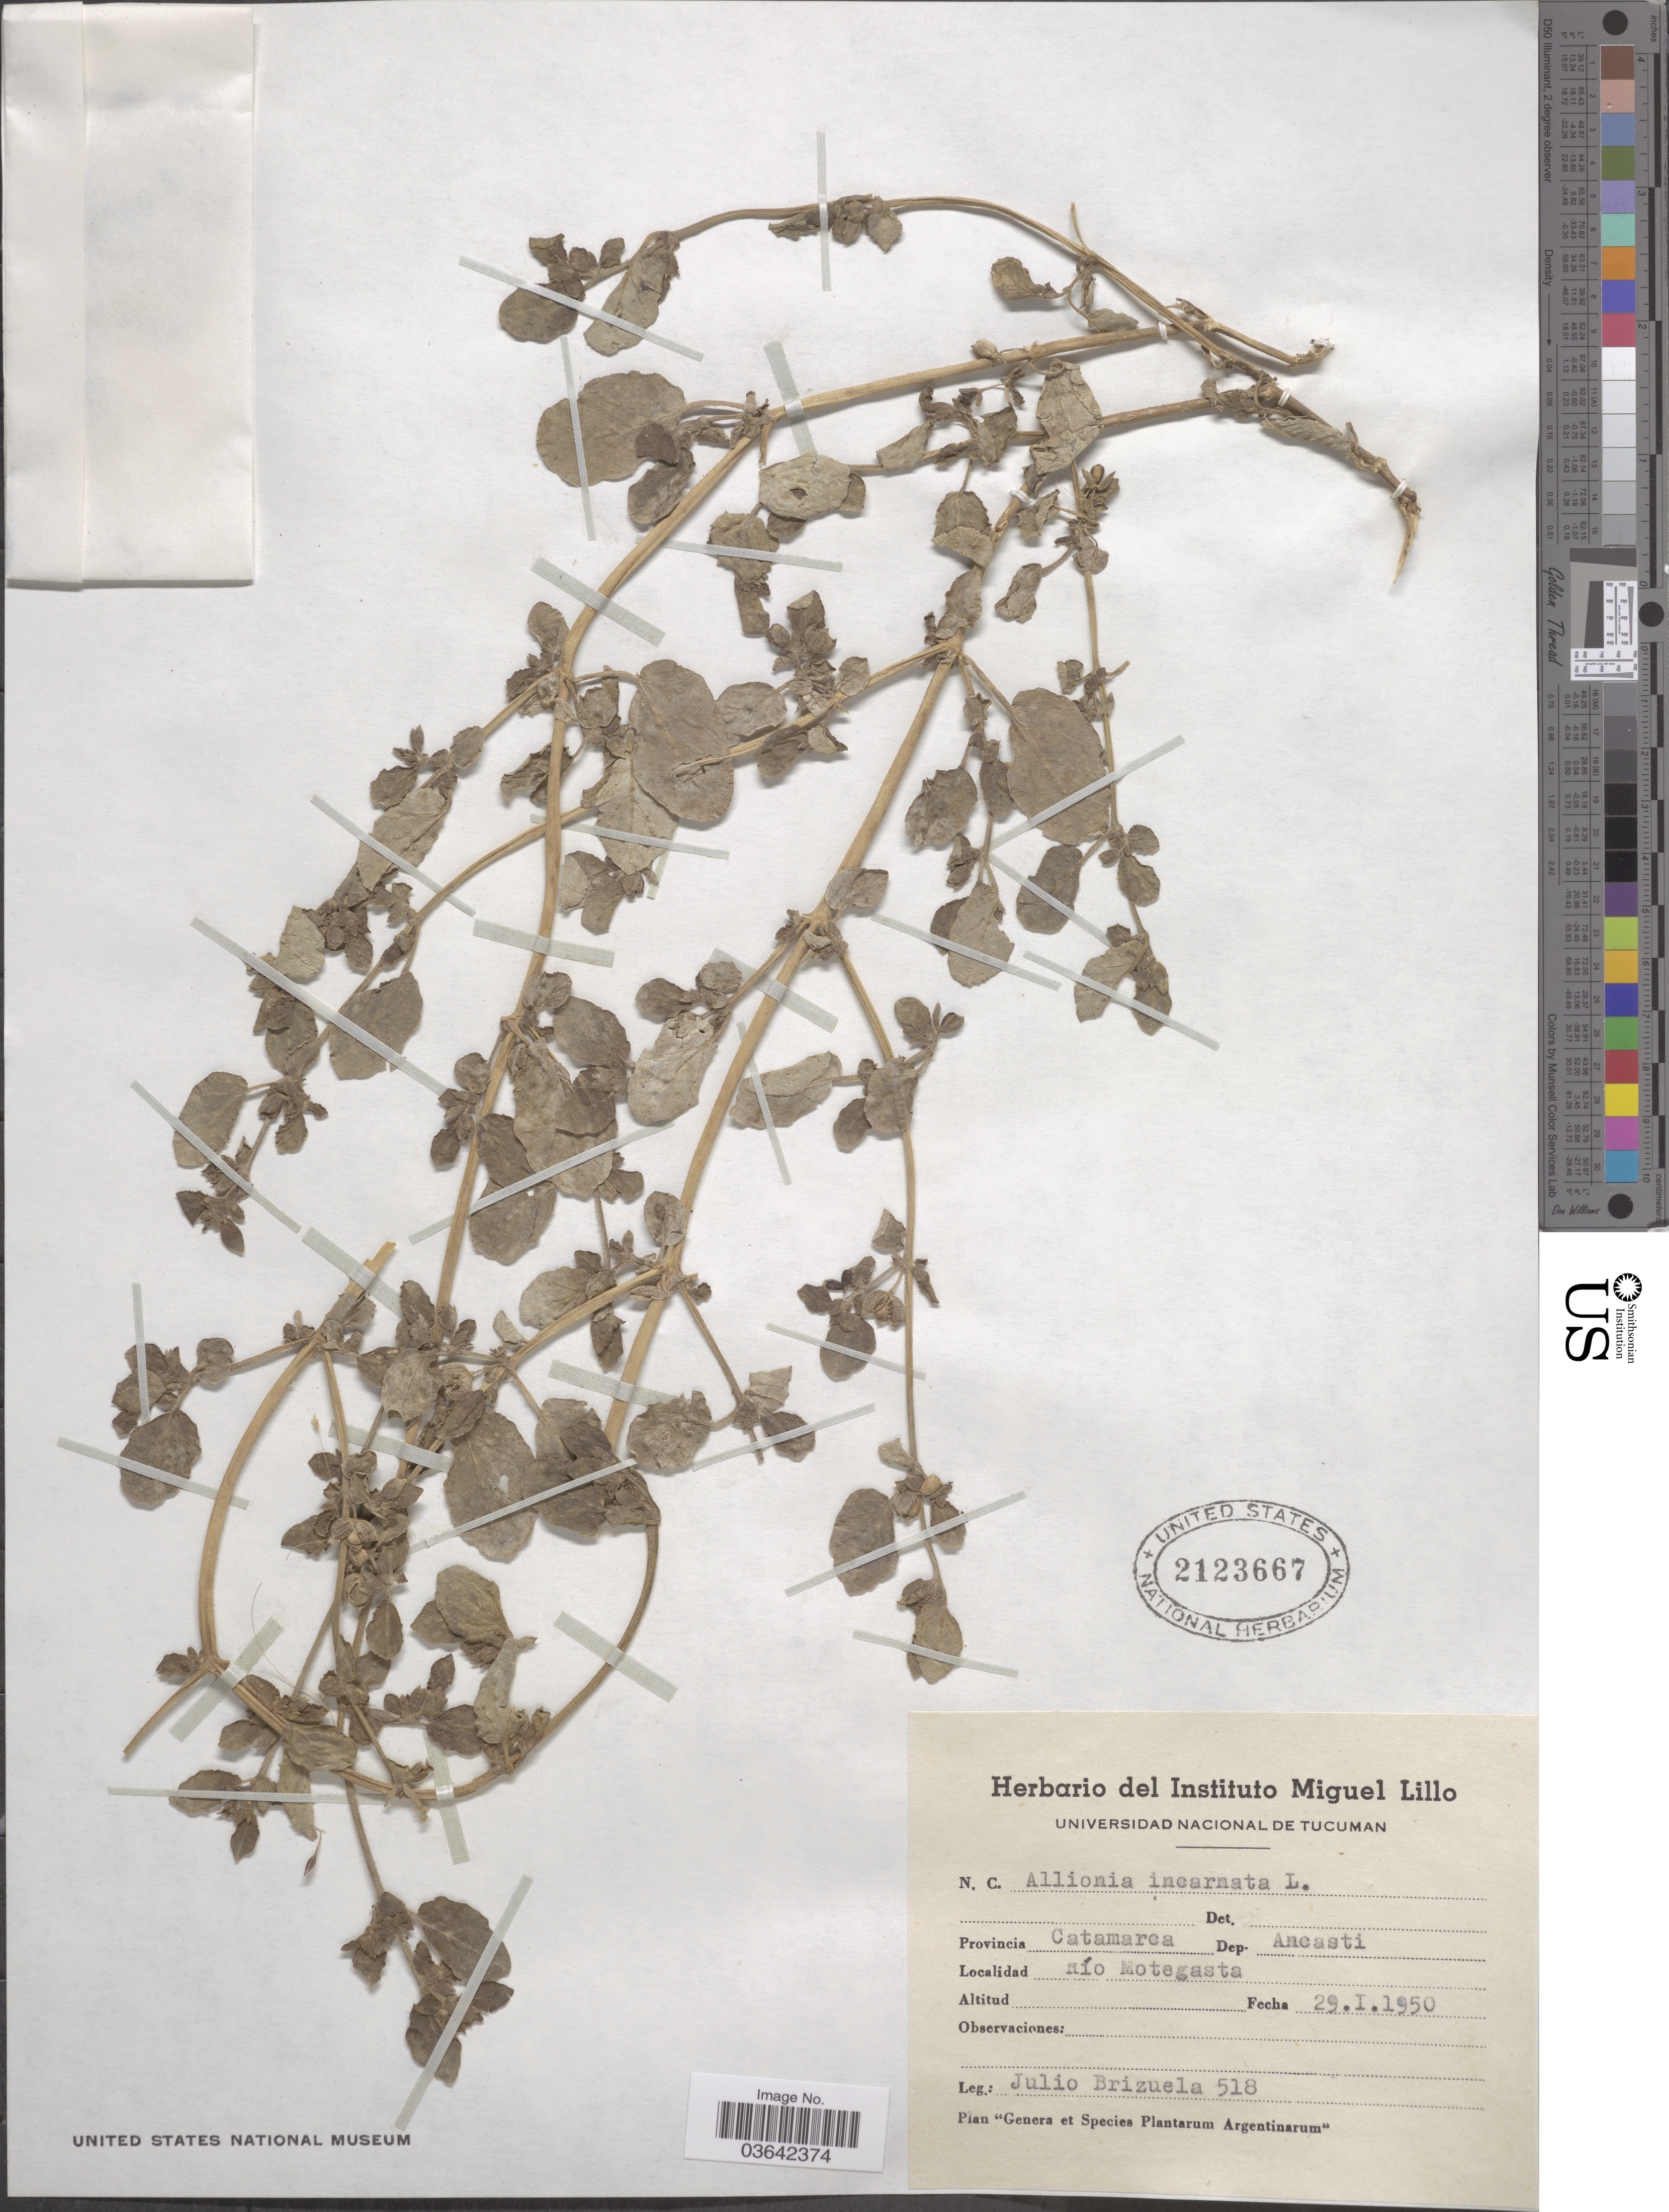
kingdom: Plantae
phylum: Tracheophyta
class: Magnoliopsida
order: Caryophyllales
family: Nyctaginaceae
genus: Allionia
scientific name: Allionia incarnata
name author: L.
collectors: J. Brizuela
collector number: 518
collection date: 1950-01-29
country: Argentina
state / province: Catamarca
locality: Dep. Ancasti. Rio Motegasta.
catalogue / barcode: US 2123667